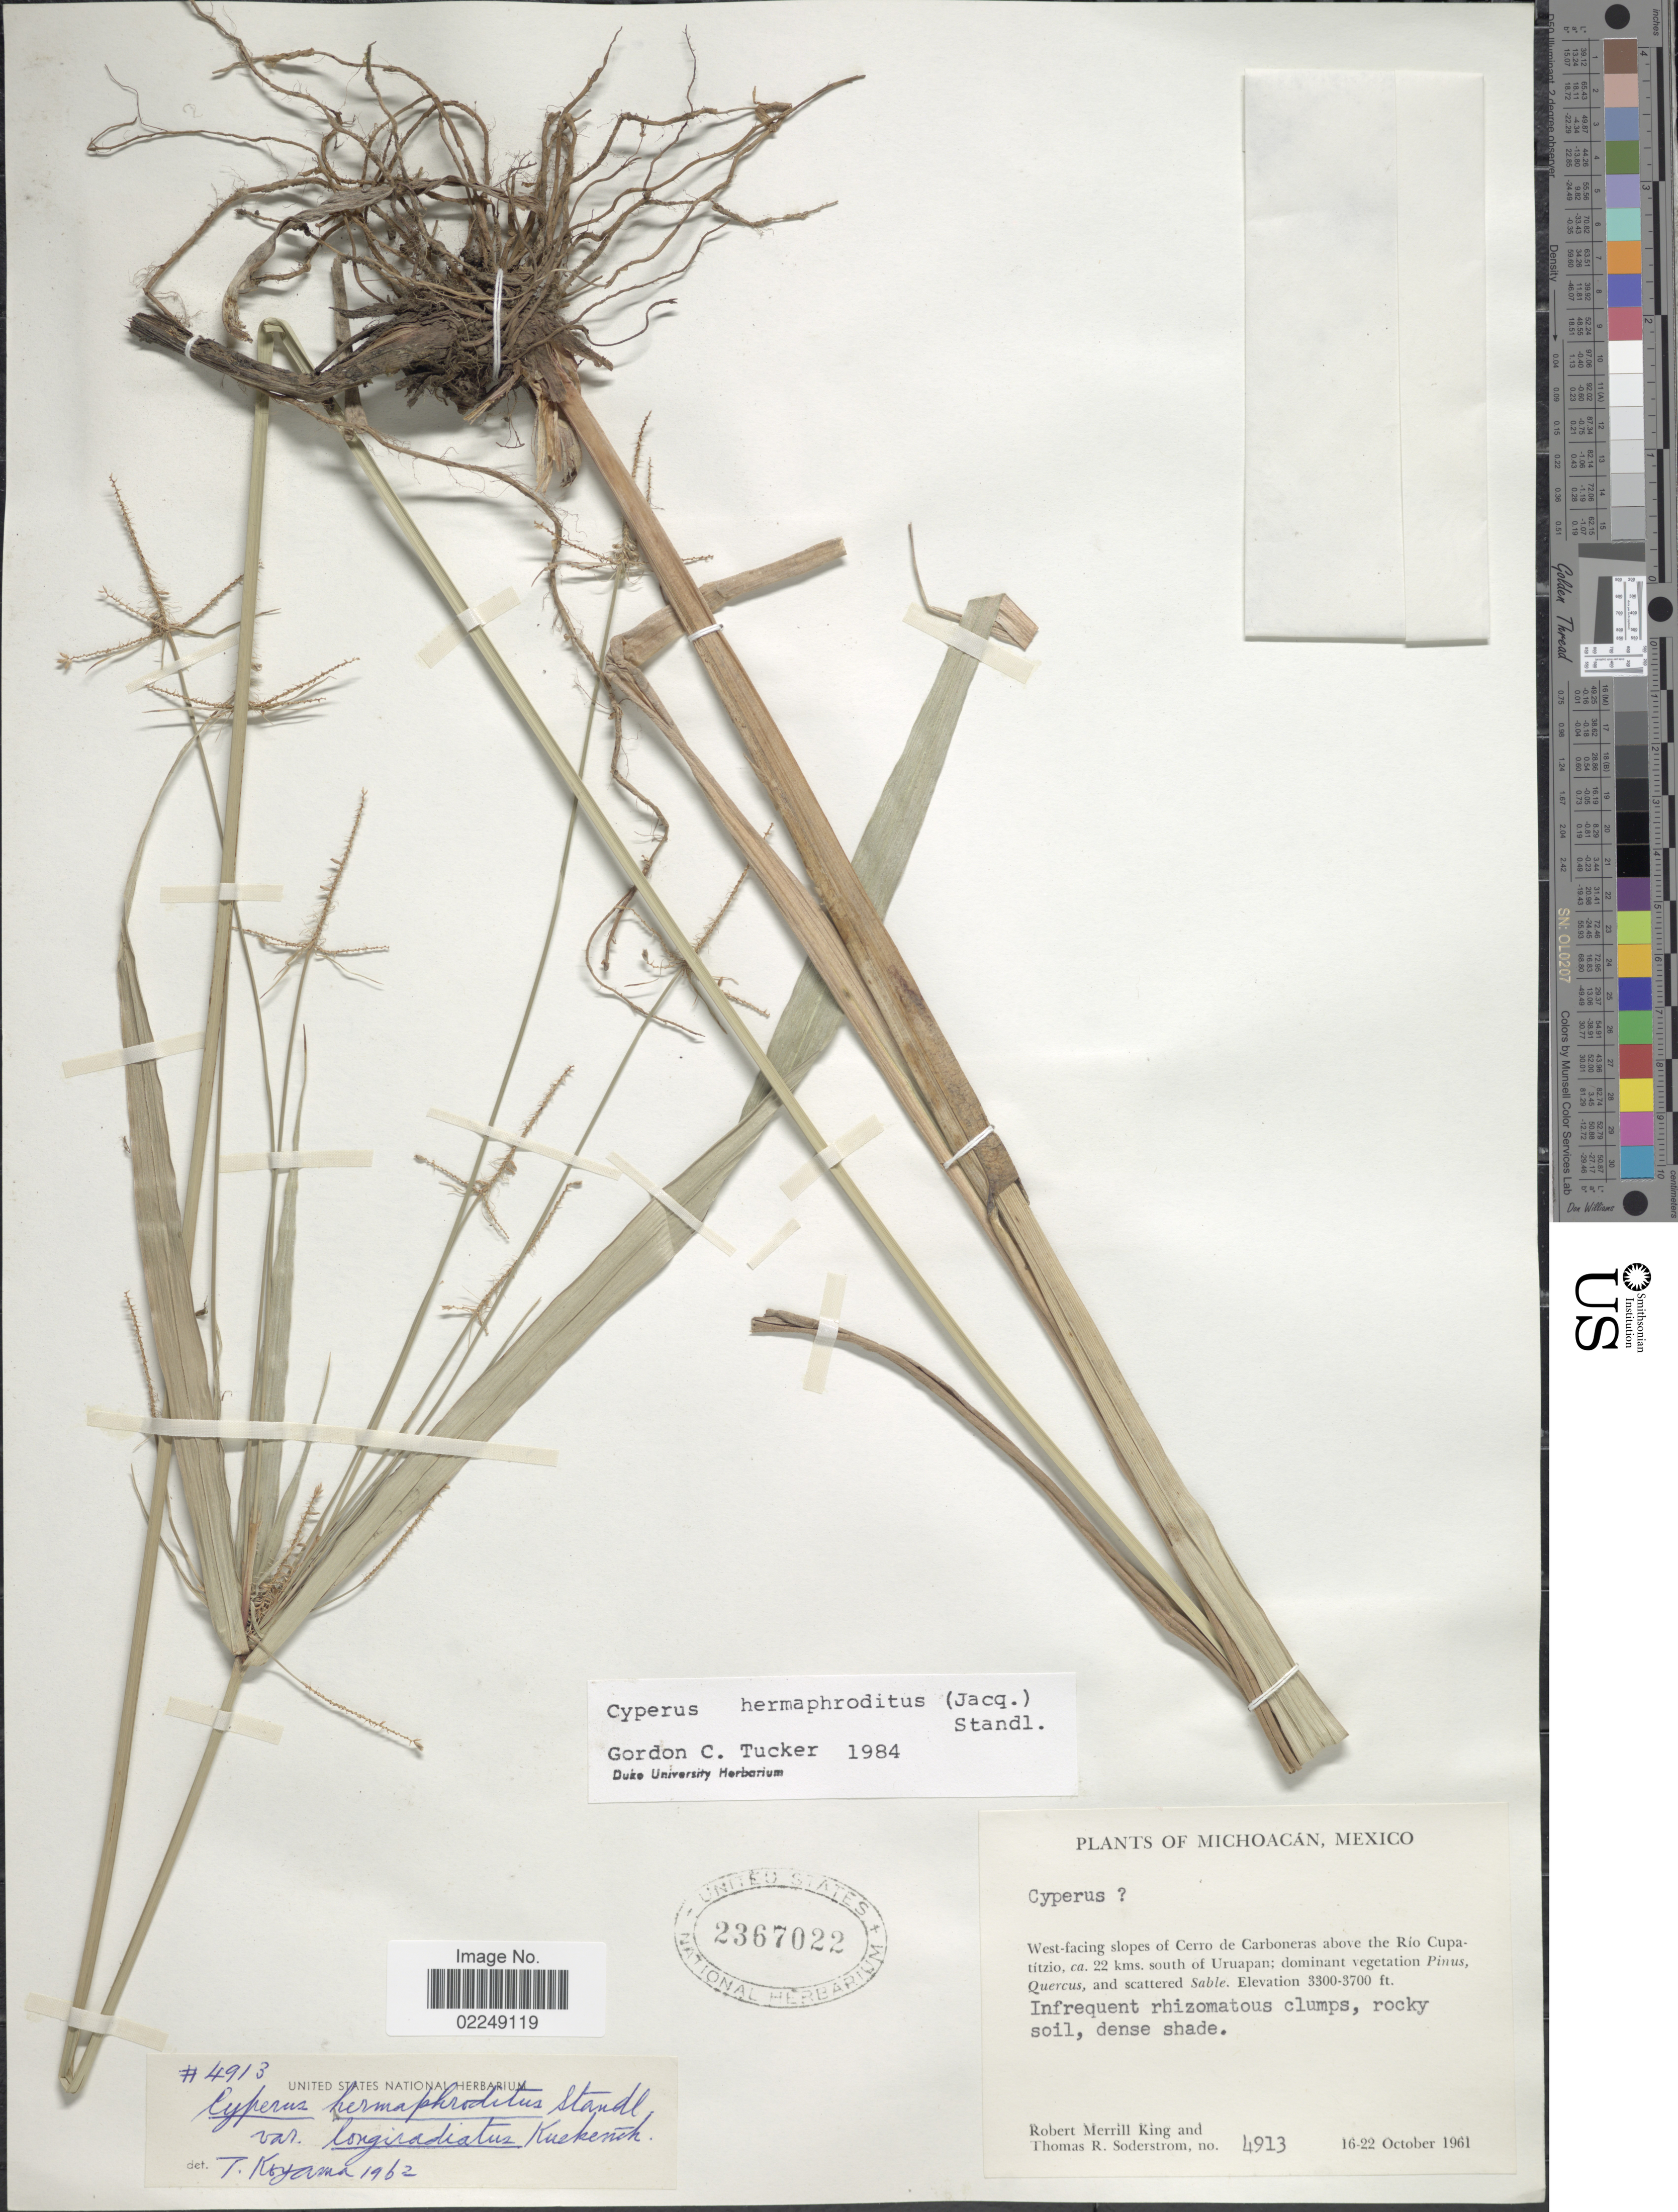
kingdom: Plantae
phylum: Tracheophyta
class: Liliopsida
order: Poales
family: Cyperaceae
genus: Cyperus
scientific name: Cyperus hermaphroditus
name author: (Jacq.) Standl.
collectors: R. M. King & T. R. Soderstrom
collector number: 4913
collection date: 1961-10-16/1961-10-22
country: Mexico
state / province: Michoacán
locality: West-facing slopes of Cerro de Carboneras above the Rio Cupatitzio, 22 kms south of Uruapan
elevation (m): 1006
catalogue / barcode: US 2367022